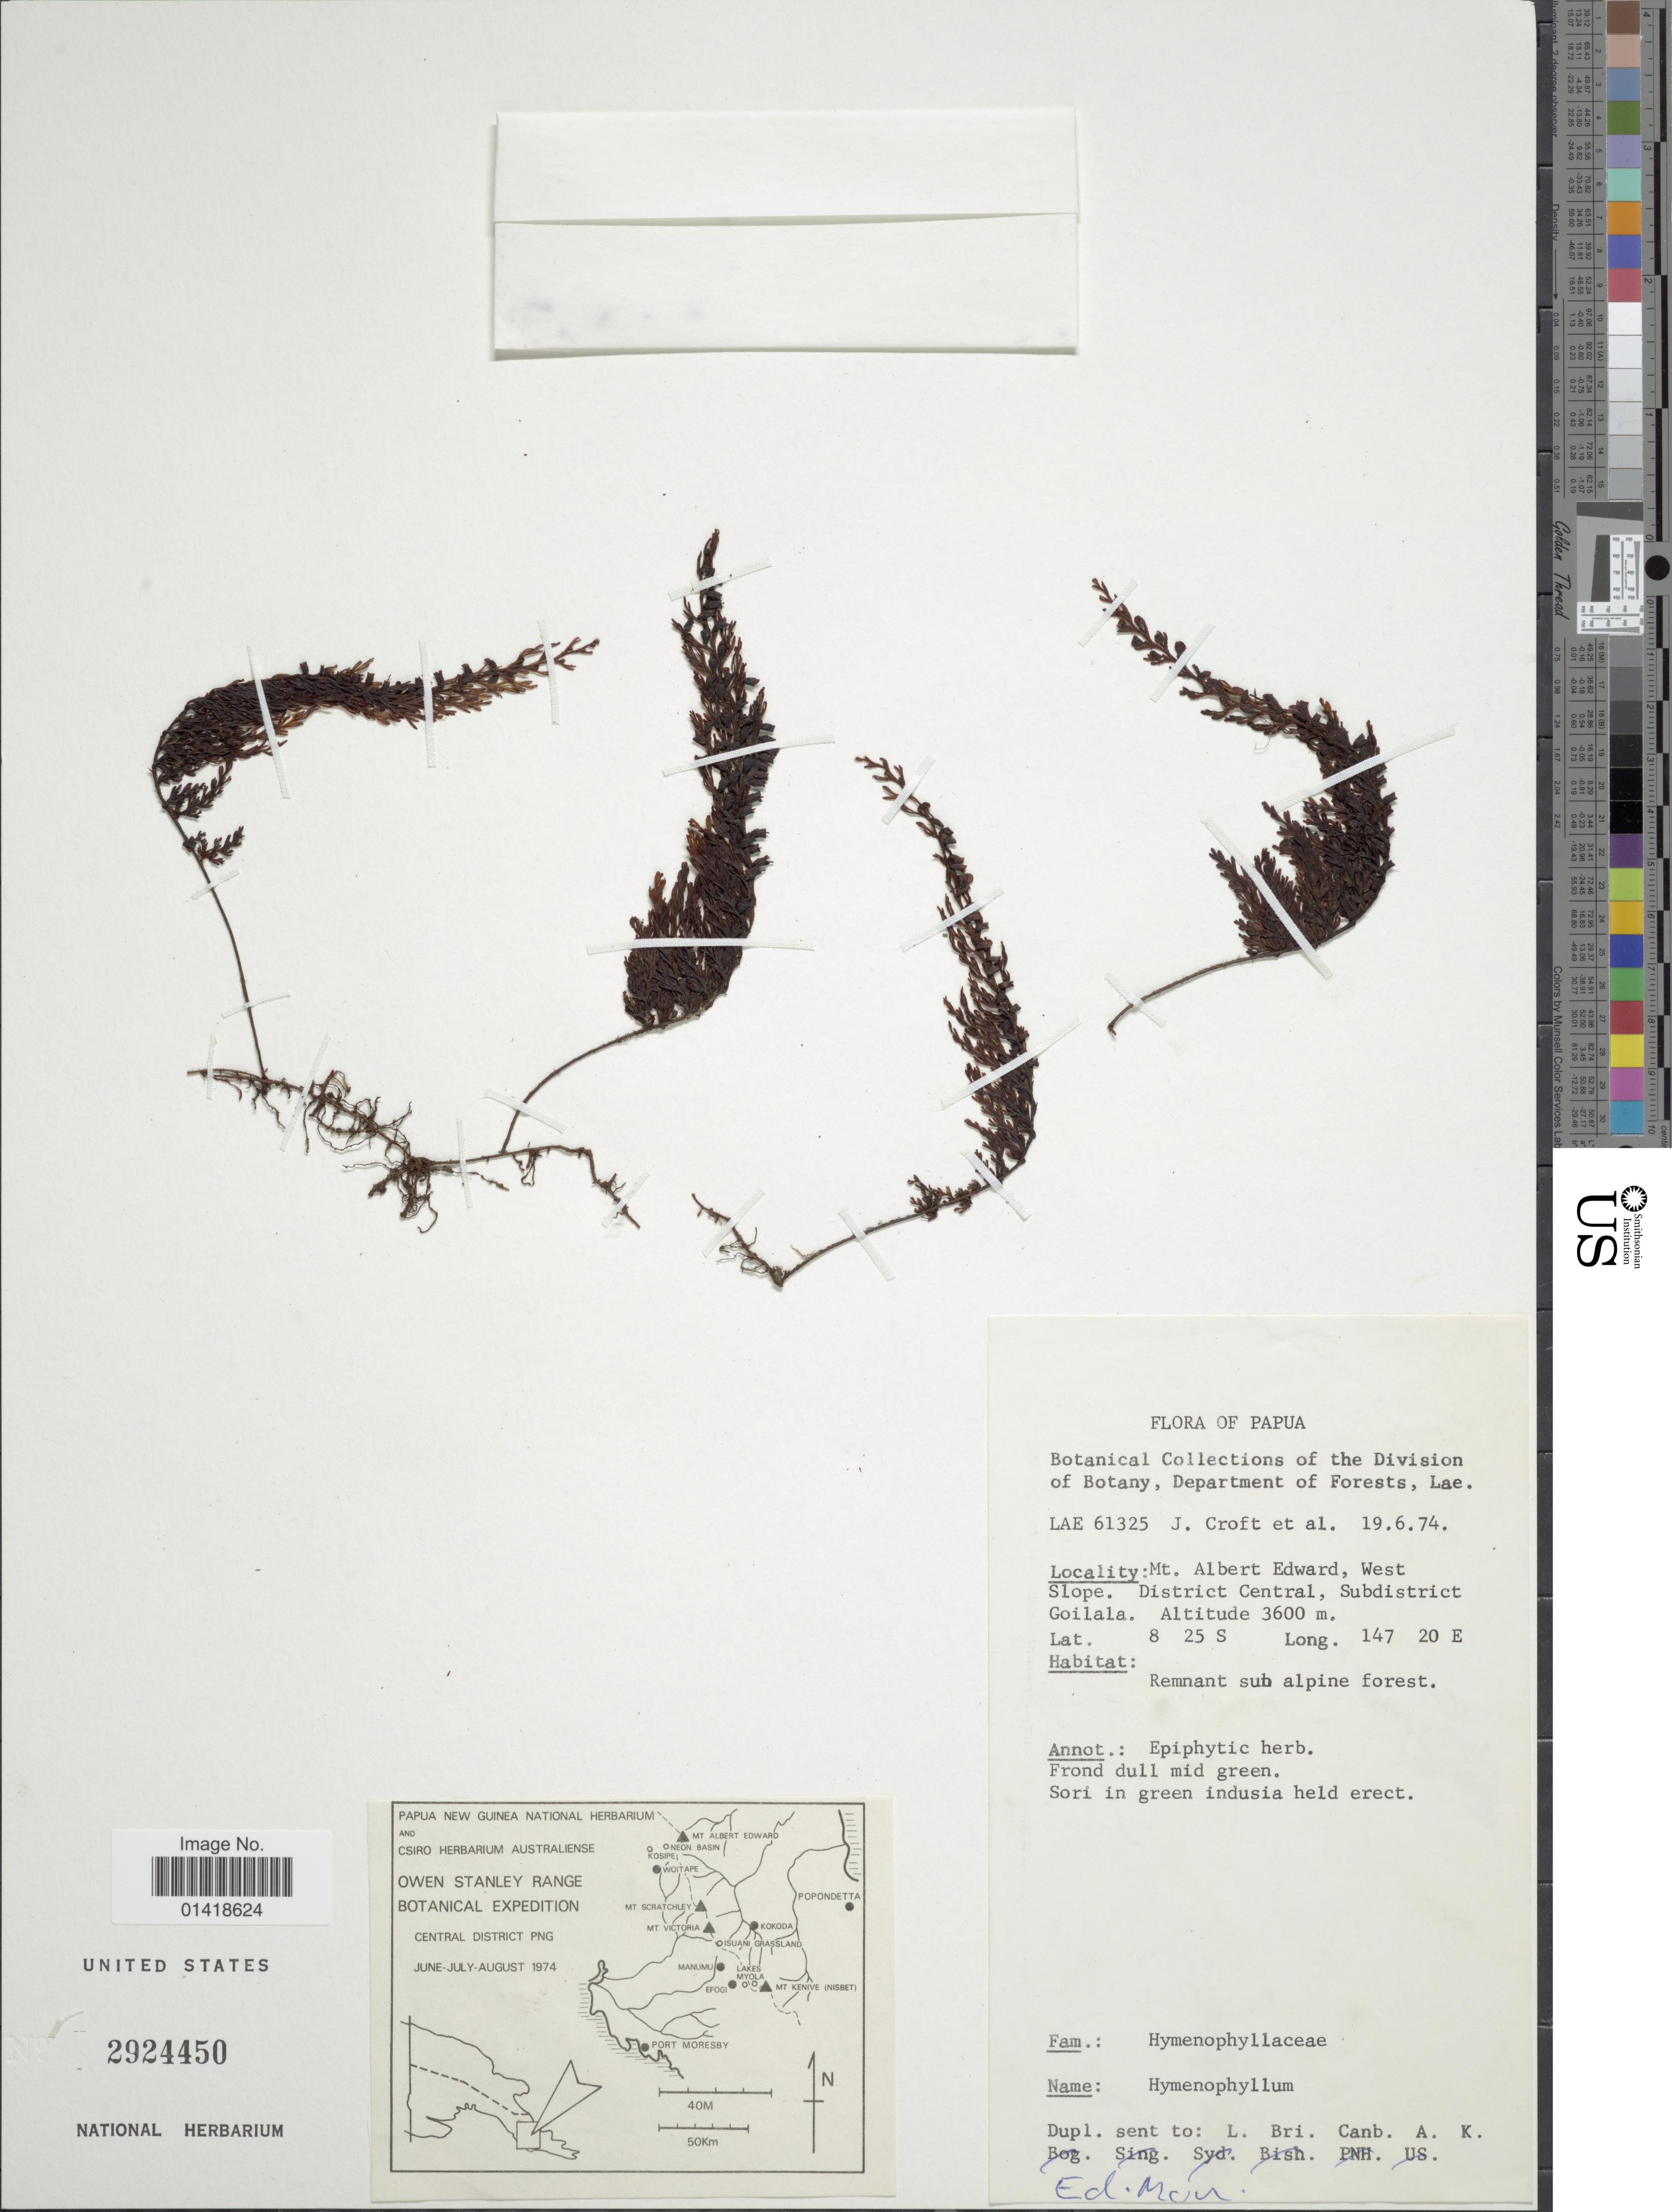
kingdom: Plantae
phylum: Tracheophyta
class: Polypodiopsida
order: Hymenophyllales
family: Hymenophyllaceae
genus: Hymenophyllum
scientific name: Hymenophyllum sp.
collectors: J. R. Croft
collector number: LAE 61325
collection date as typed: Transcribed d/m/y: 19/6/74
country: Papua New Guinea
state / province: Central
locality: Mt . Albert Edward. West Slope. District Central, Subdistrict Giolala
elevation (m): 3600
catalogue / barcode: US 2924450